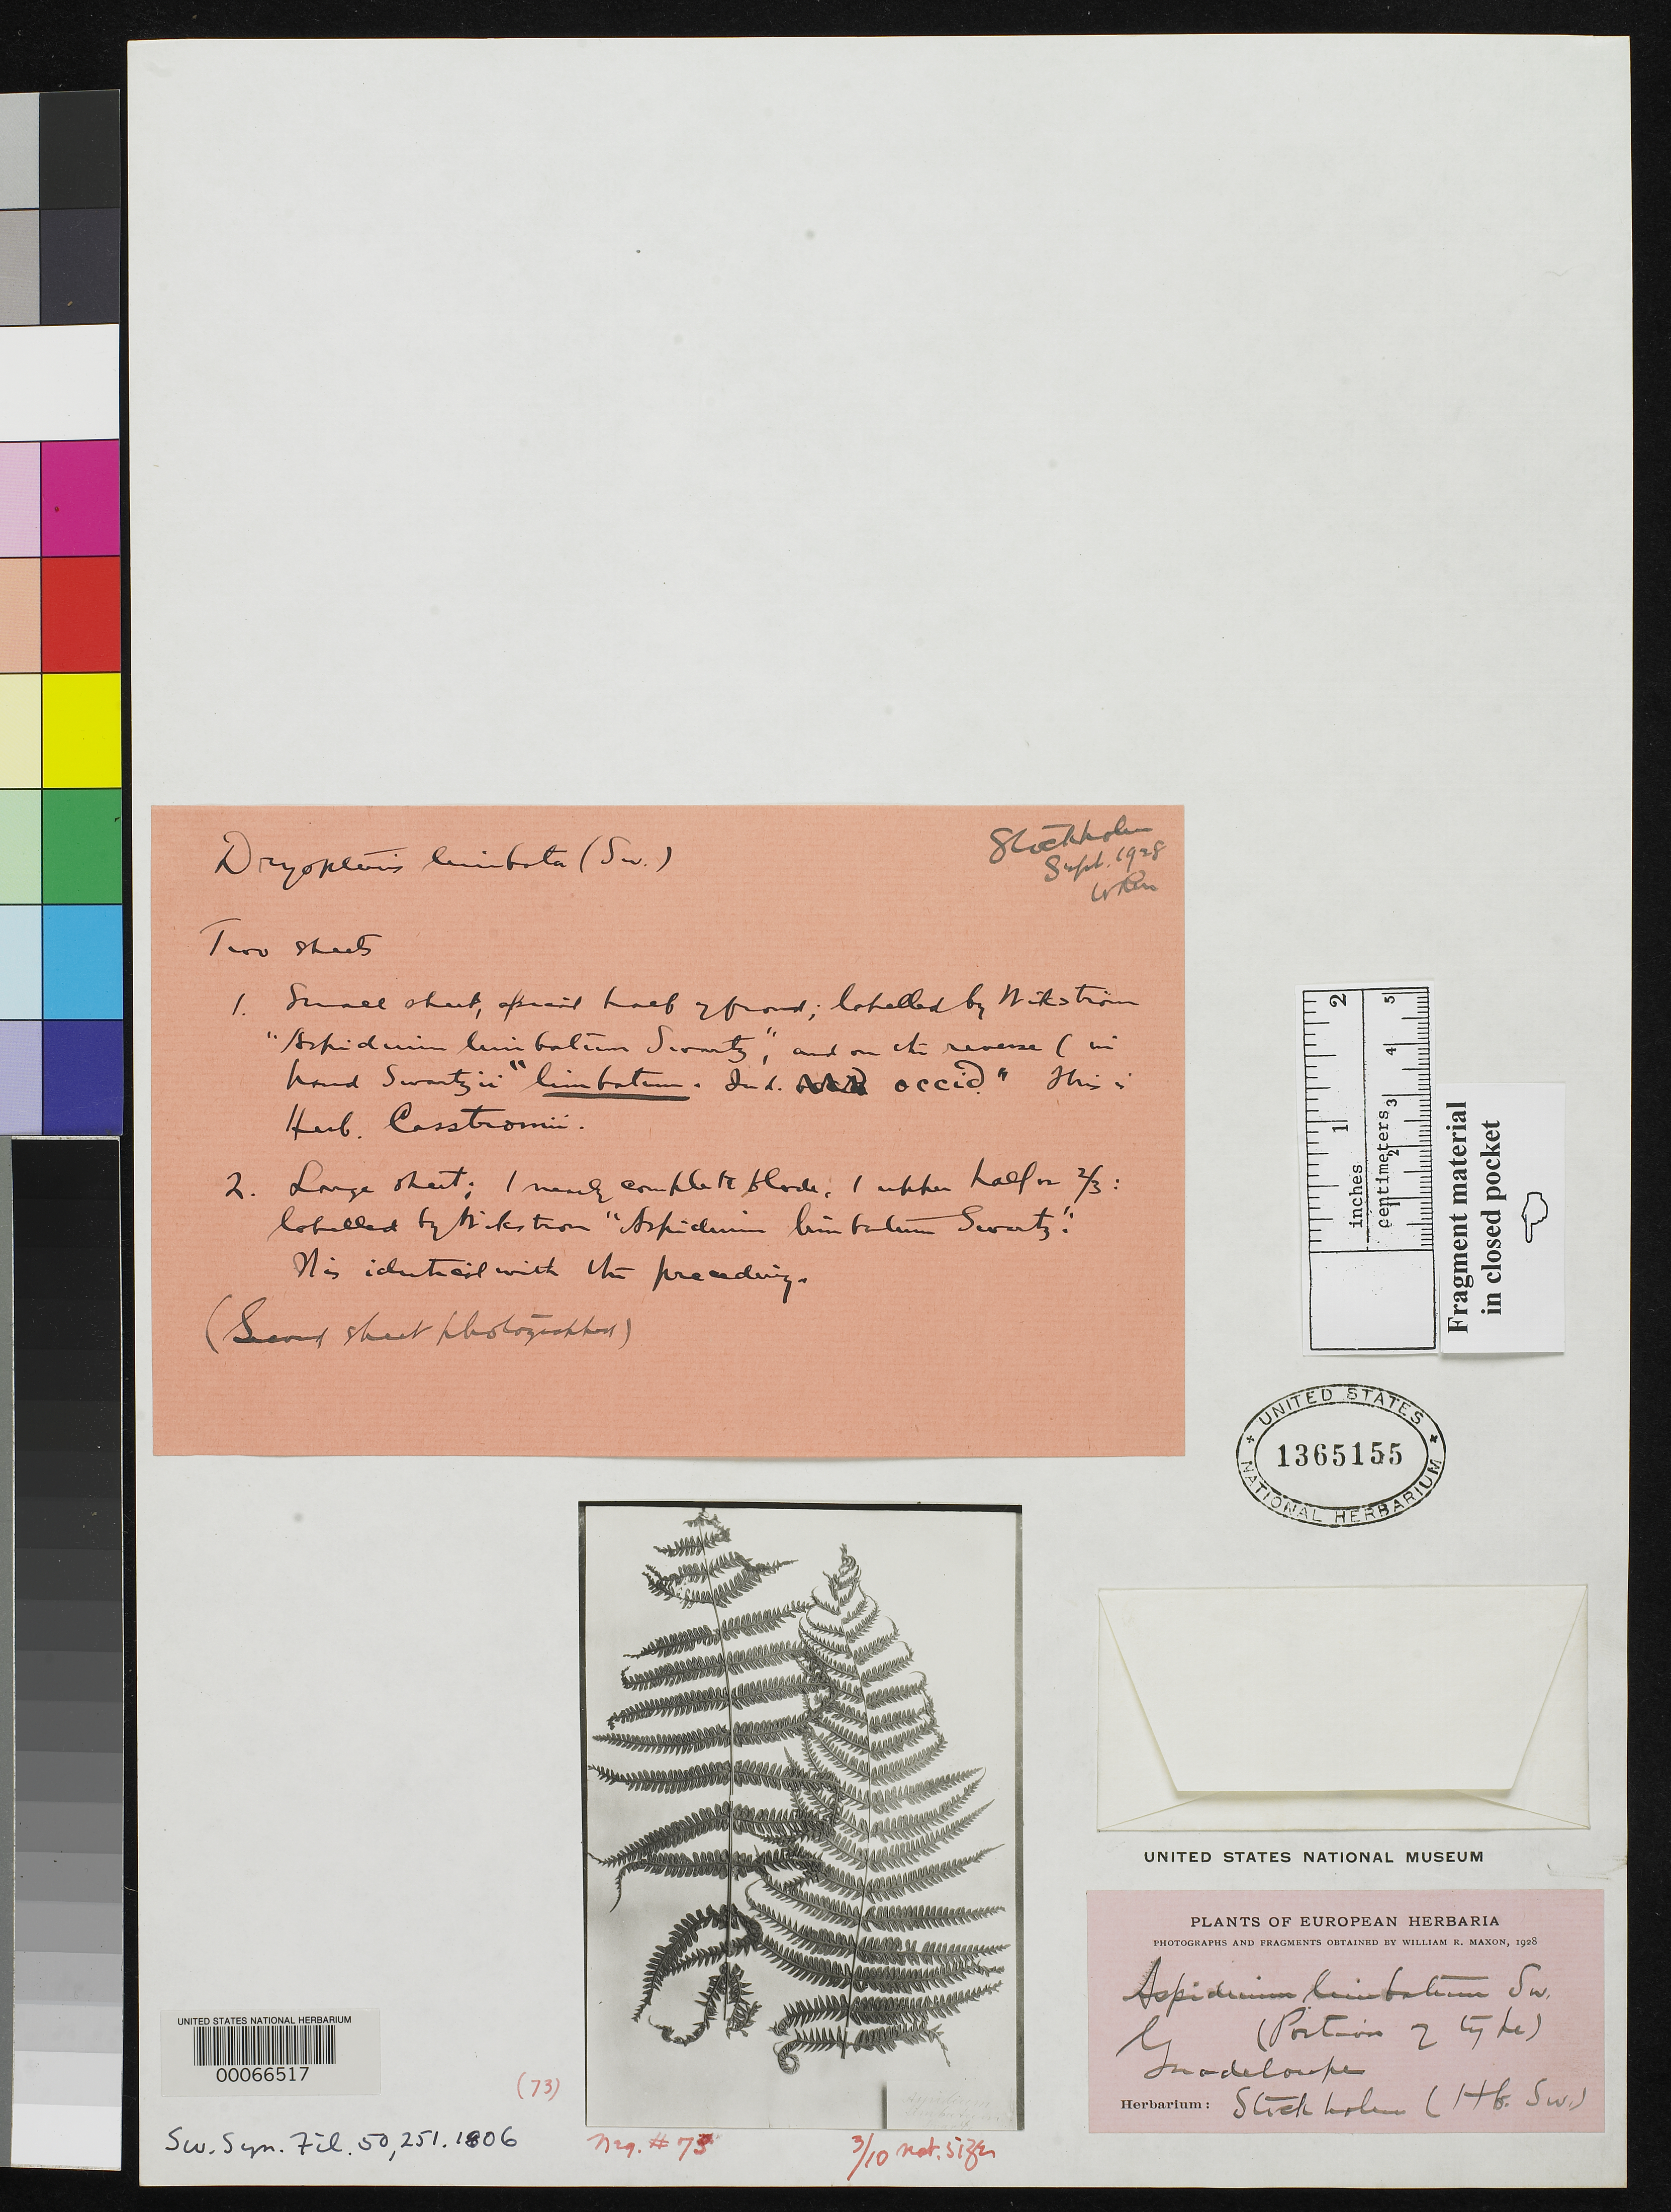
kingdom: Plantae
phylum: Tracheophyta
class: Polypodiopsida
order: Polypodiales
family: Tectariaceae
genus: Aspidium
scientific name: Aspidium limbatum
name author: Sw.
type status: Type Collection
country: Guadeloupe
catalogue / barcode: US 1365155